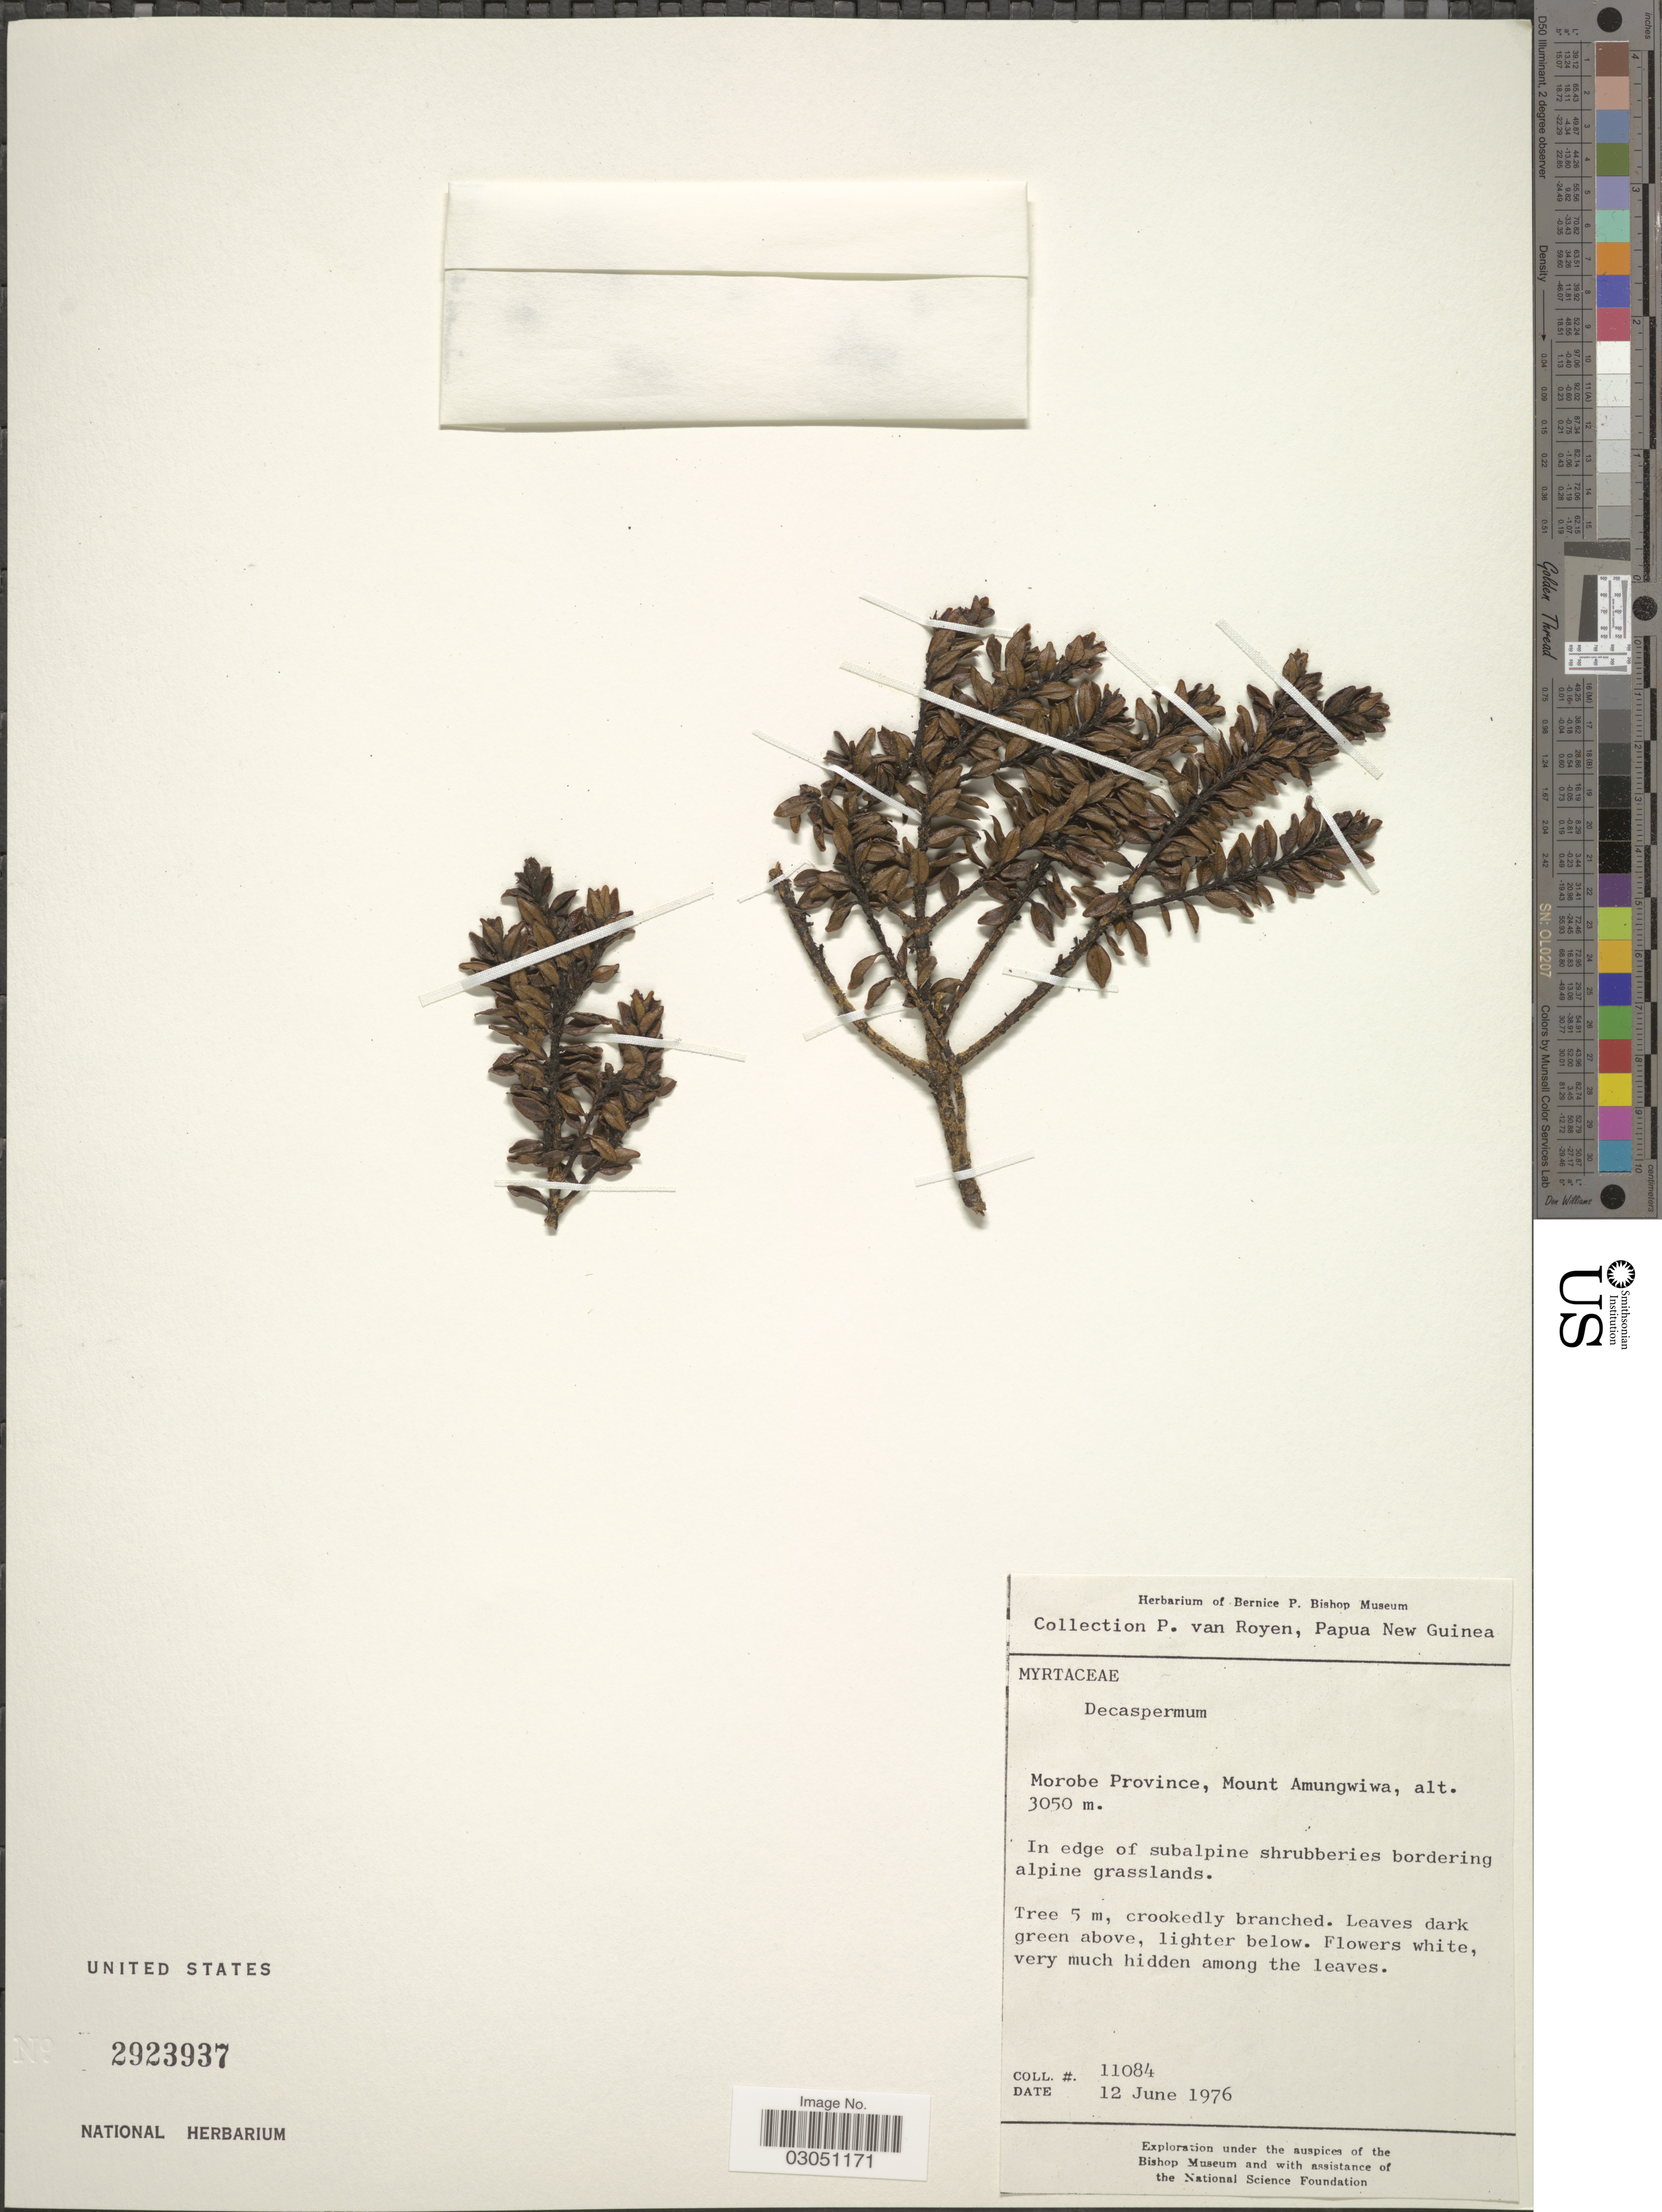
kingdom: Plantae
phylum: Tracheophyta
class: Magnoliopsida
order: Myrtales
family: Myrtaceae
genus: Decaspermum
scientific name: Decaspermum sp.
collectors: P. van Royen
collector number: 11084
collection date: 1976-06-12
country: Papua New Guinea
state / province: Morobe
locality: Papua New Guinea. Morobe Province, Mount Amungwiwa.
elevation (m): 3050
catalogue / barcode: US 2923937